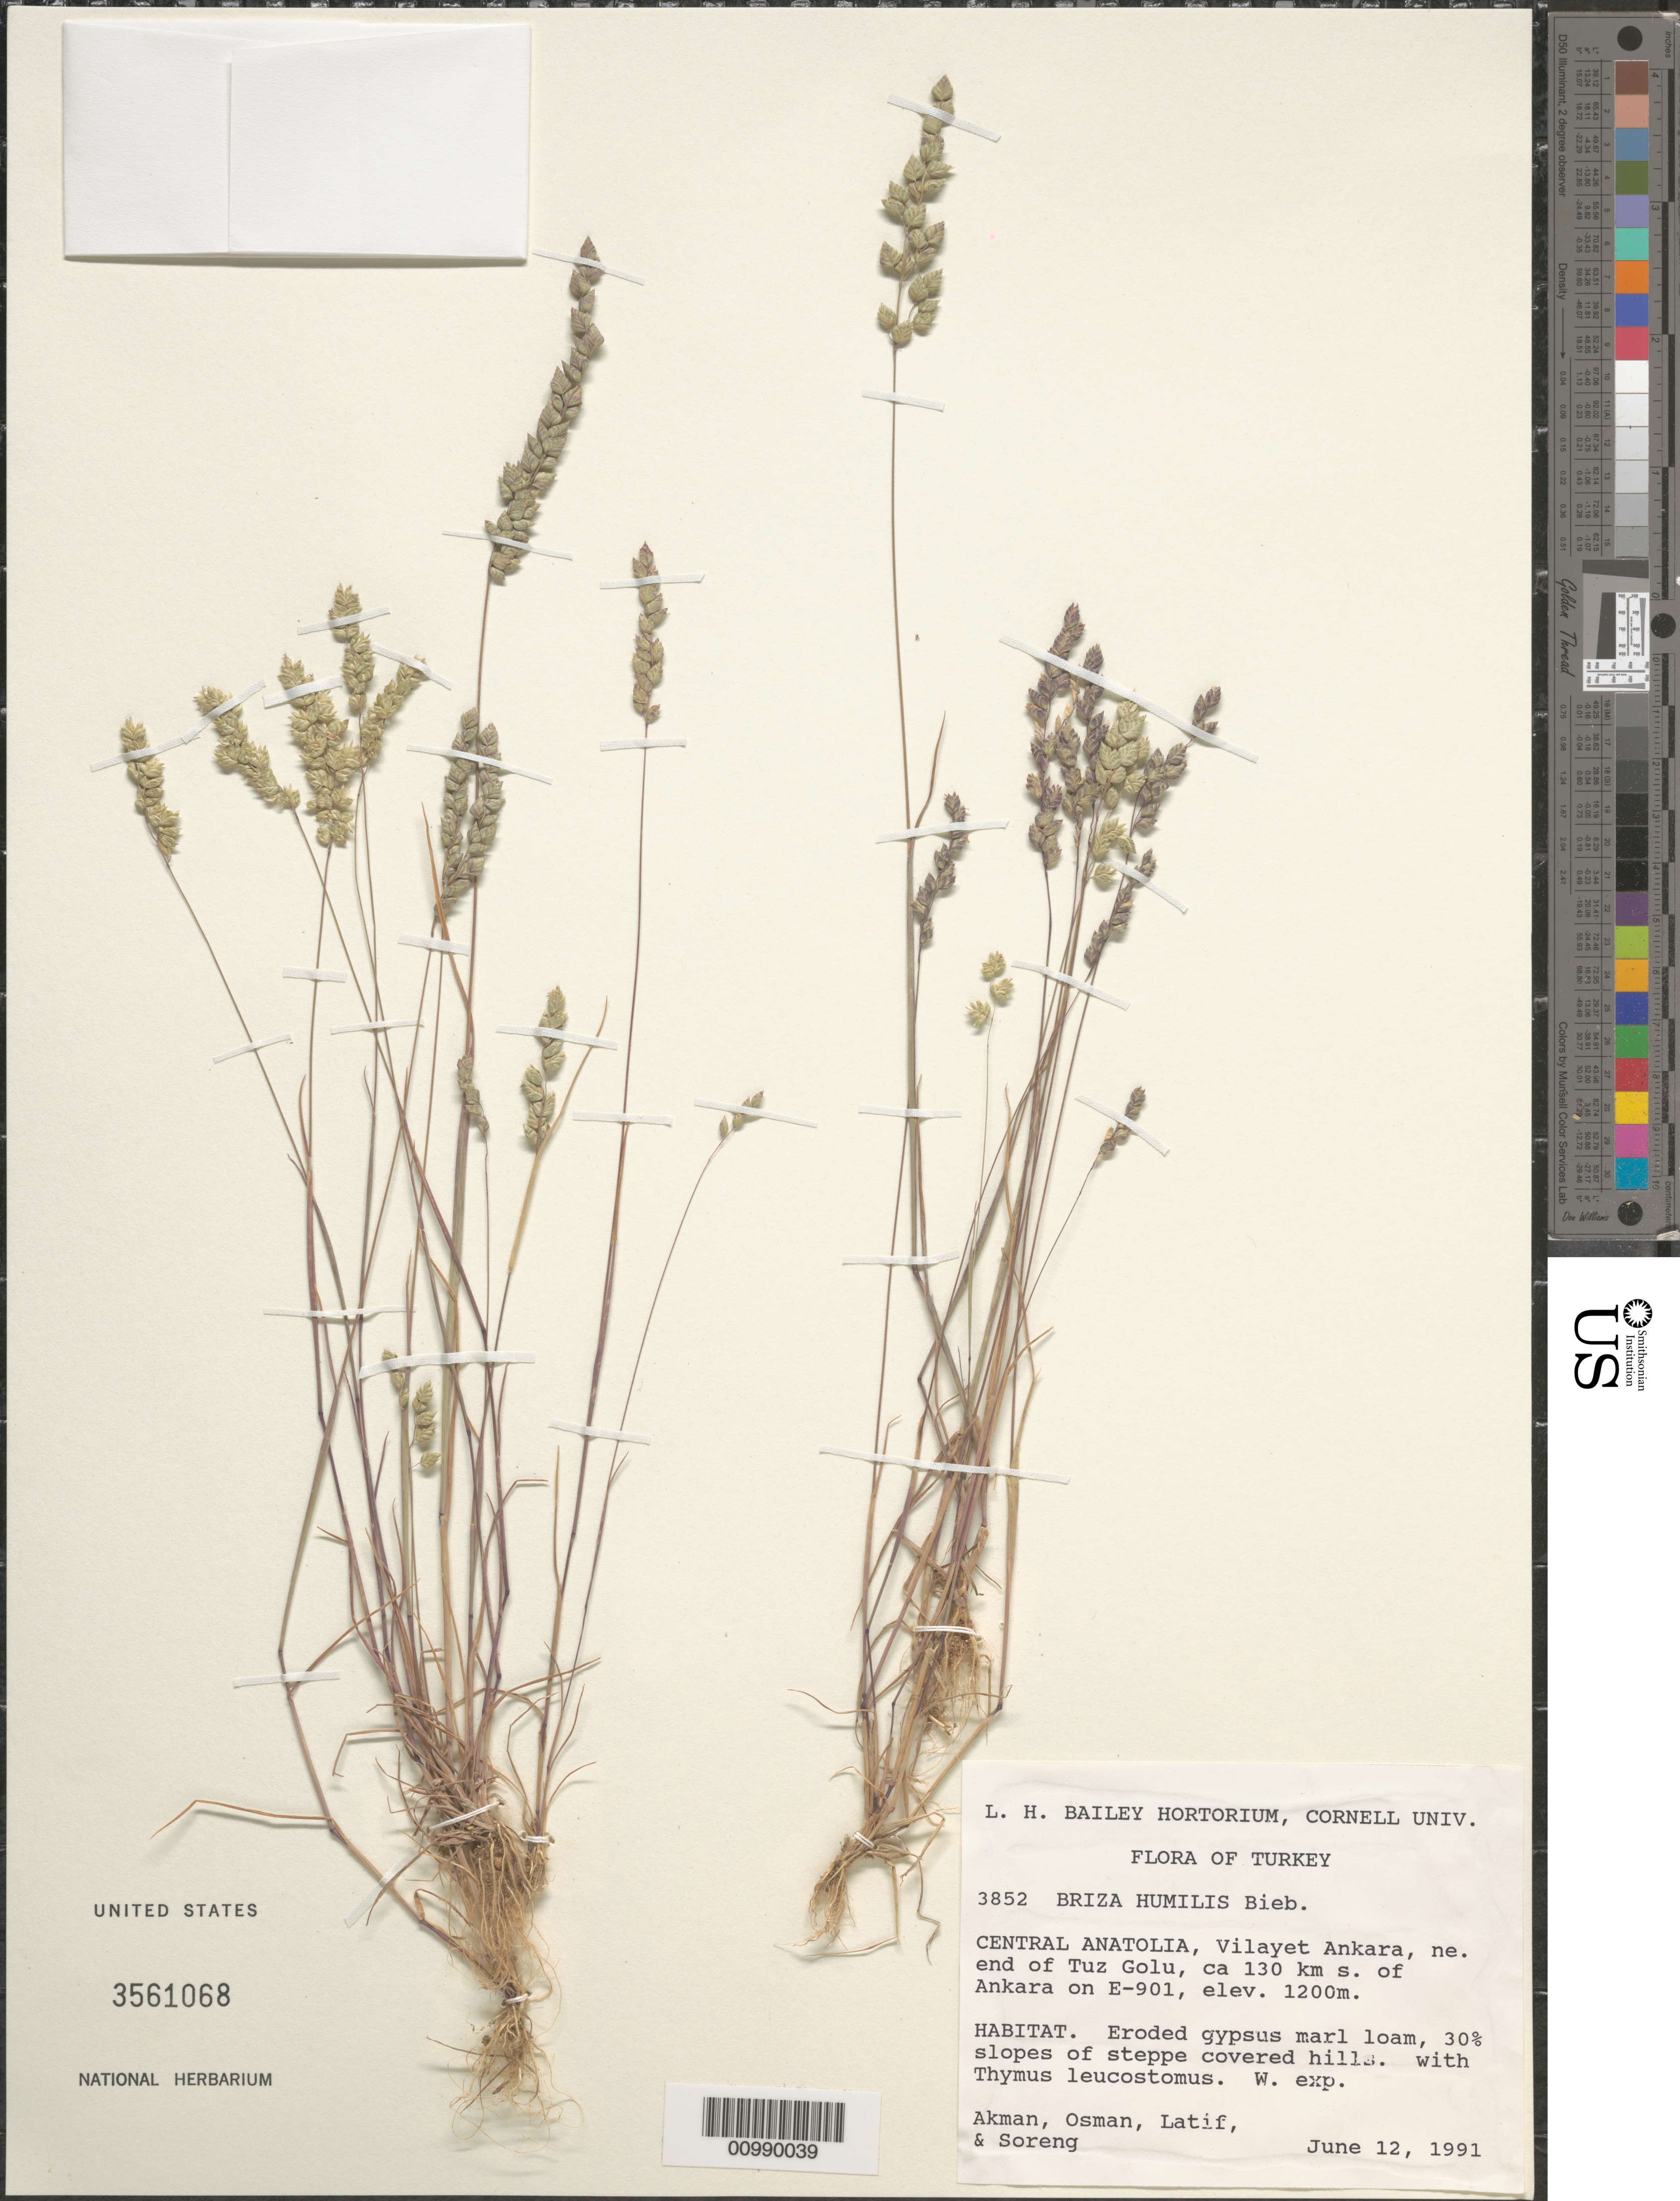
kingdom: Plantae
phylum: Tracheophyta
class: Liliopsida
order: Poales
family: Poaceae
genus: Brizochloa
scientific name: Brizochloa humilis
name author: (M. Bieb.) Chrtek & Hadač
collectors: R. J. Soreng, Y. Akman, O. Ketenoglu & L. Kurt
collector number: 3852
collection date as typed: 12 Jun 1991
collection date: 1991-06-12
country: Turkey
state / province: Ankara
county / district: Sereflikochisar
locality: Vilayet Ankara, ne. end of Tuz Golu, ca 130 km S of Ankara on E-901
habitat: Eroded gypsus marl loam, 30% slopes of steppe covered hills. with Thymus leucostomus. W. exp.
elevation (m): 1200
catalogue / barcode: US 3561068